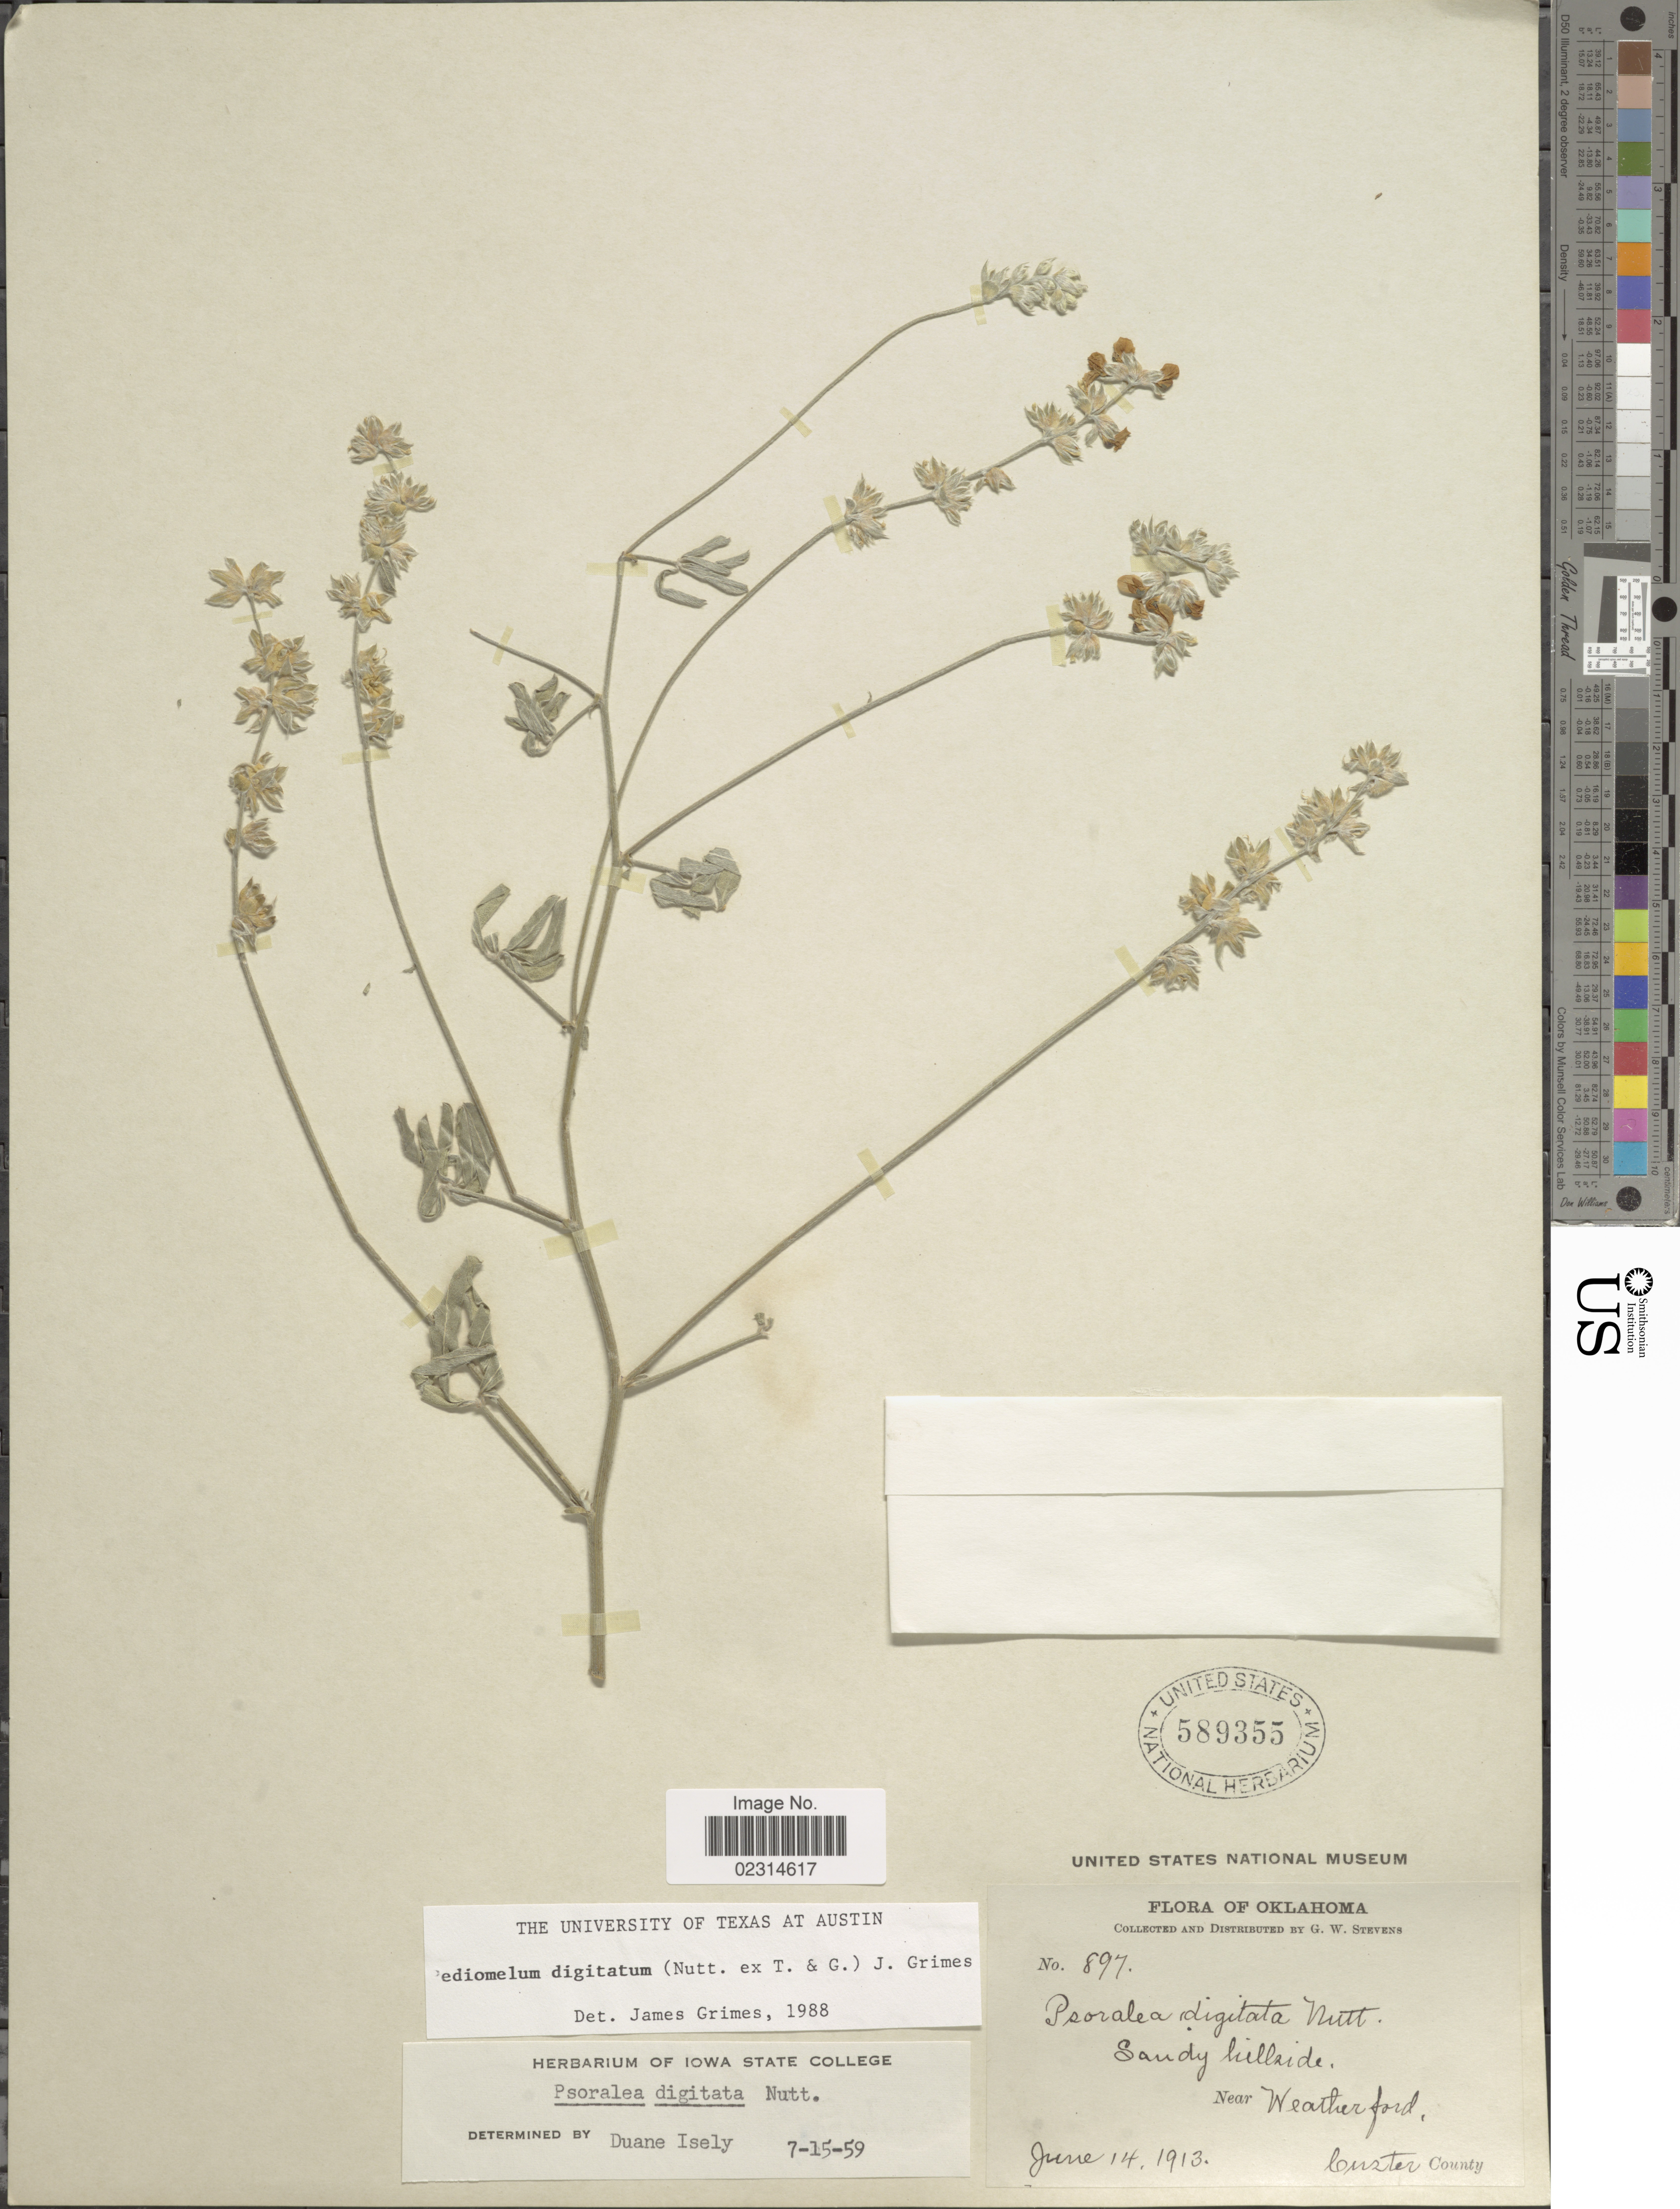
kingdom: Plantae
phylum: Tracheophyta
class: Magnoliopsida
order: Fabales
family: Fabaceae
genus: Pediomelum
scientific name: Pediomelum digitatum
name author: (Nutt. ex Torr. & A. Gray) Isely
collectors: G. W. Stevens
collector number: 897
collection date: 1913-06-14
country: United States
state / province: Oklahoma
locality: Sandy hillside, Near Weatherford, Custer County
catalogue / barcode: US 589355